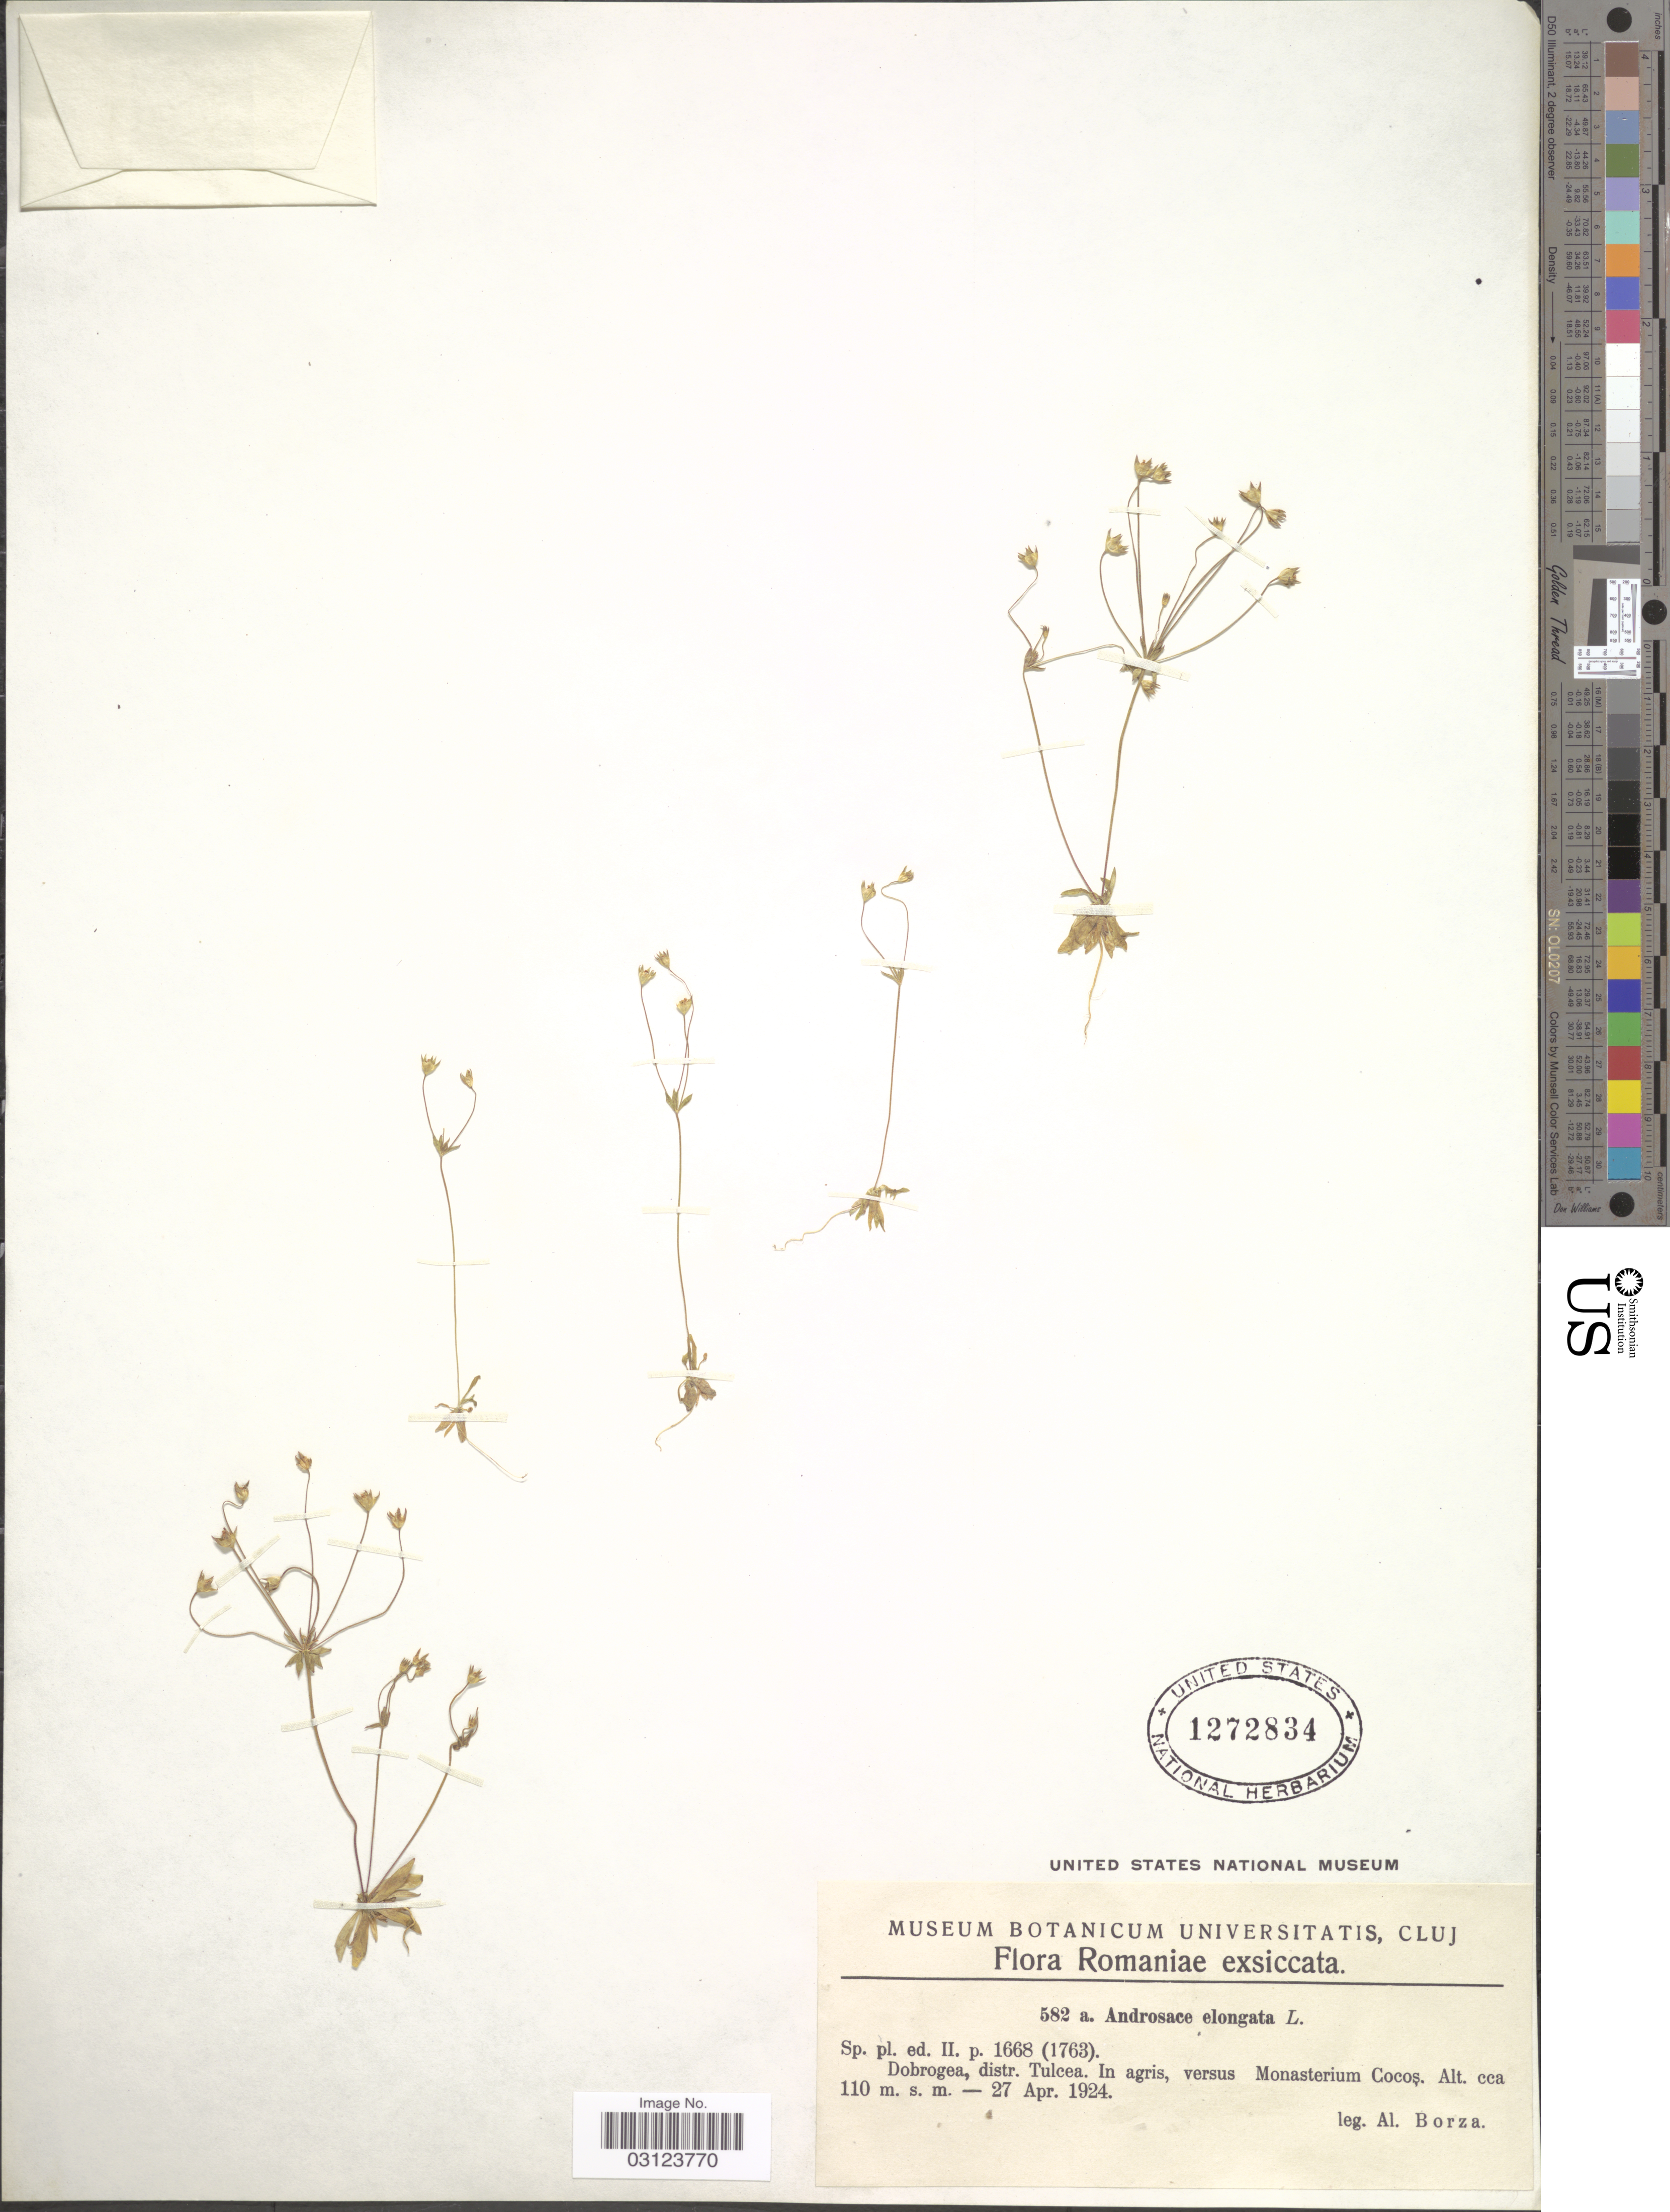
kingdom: Plantae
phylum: Tracheophyta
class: Magnoliopsida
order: Ericales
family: Primulaceae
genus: Androsace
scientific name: Androsace elongata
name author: L.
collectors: A. Borza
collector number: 582a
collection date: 1924-04-27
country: Romania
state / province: Tulcea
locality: Dobrogea, distr. Tulcea. In agris, versus Monasterium Cocos.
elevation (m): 110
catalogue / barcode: US 1272834